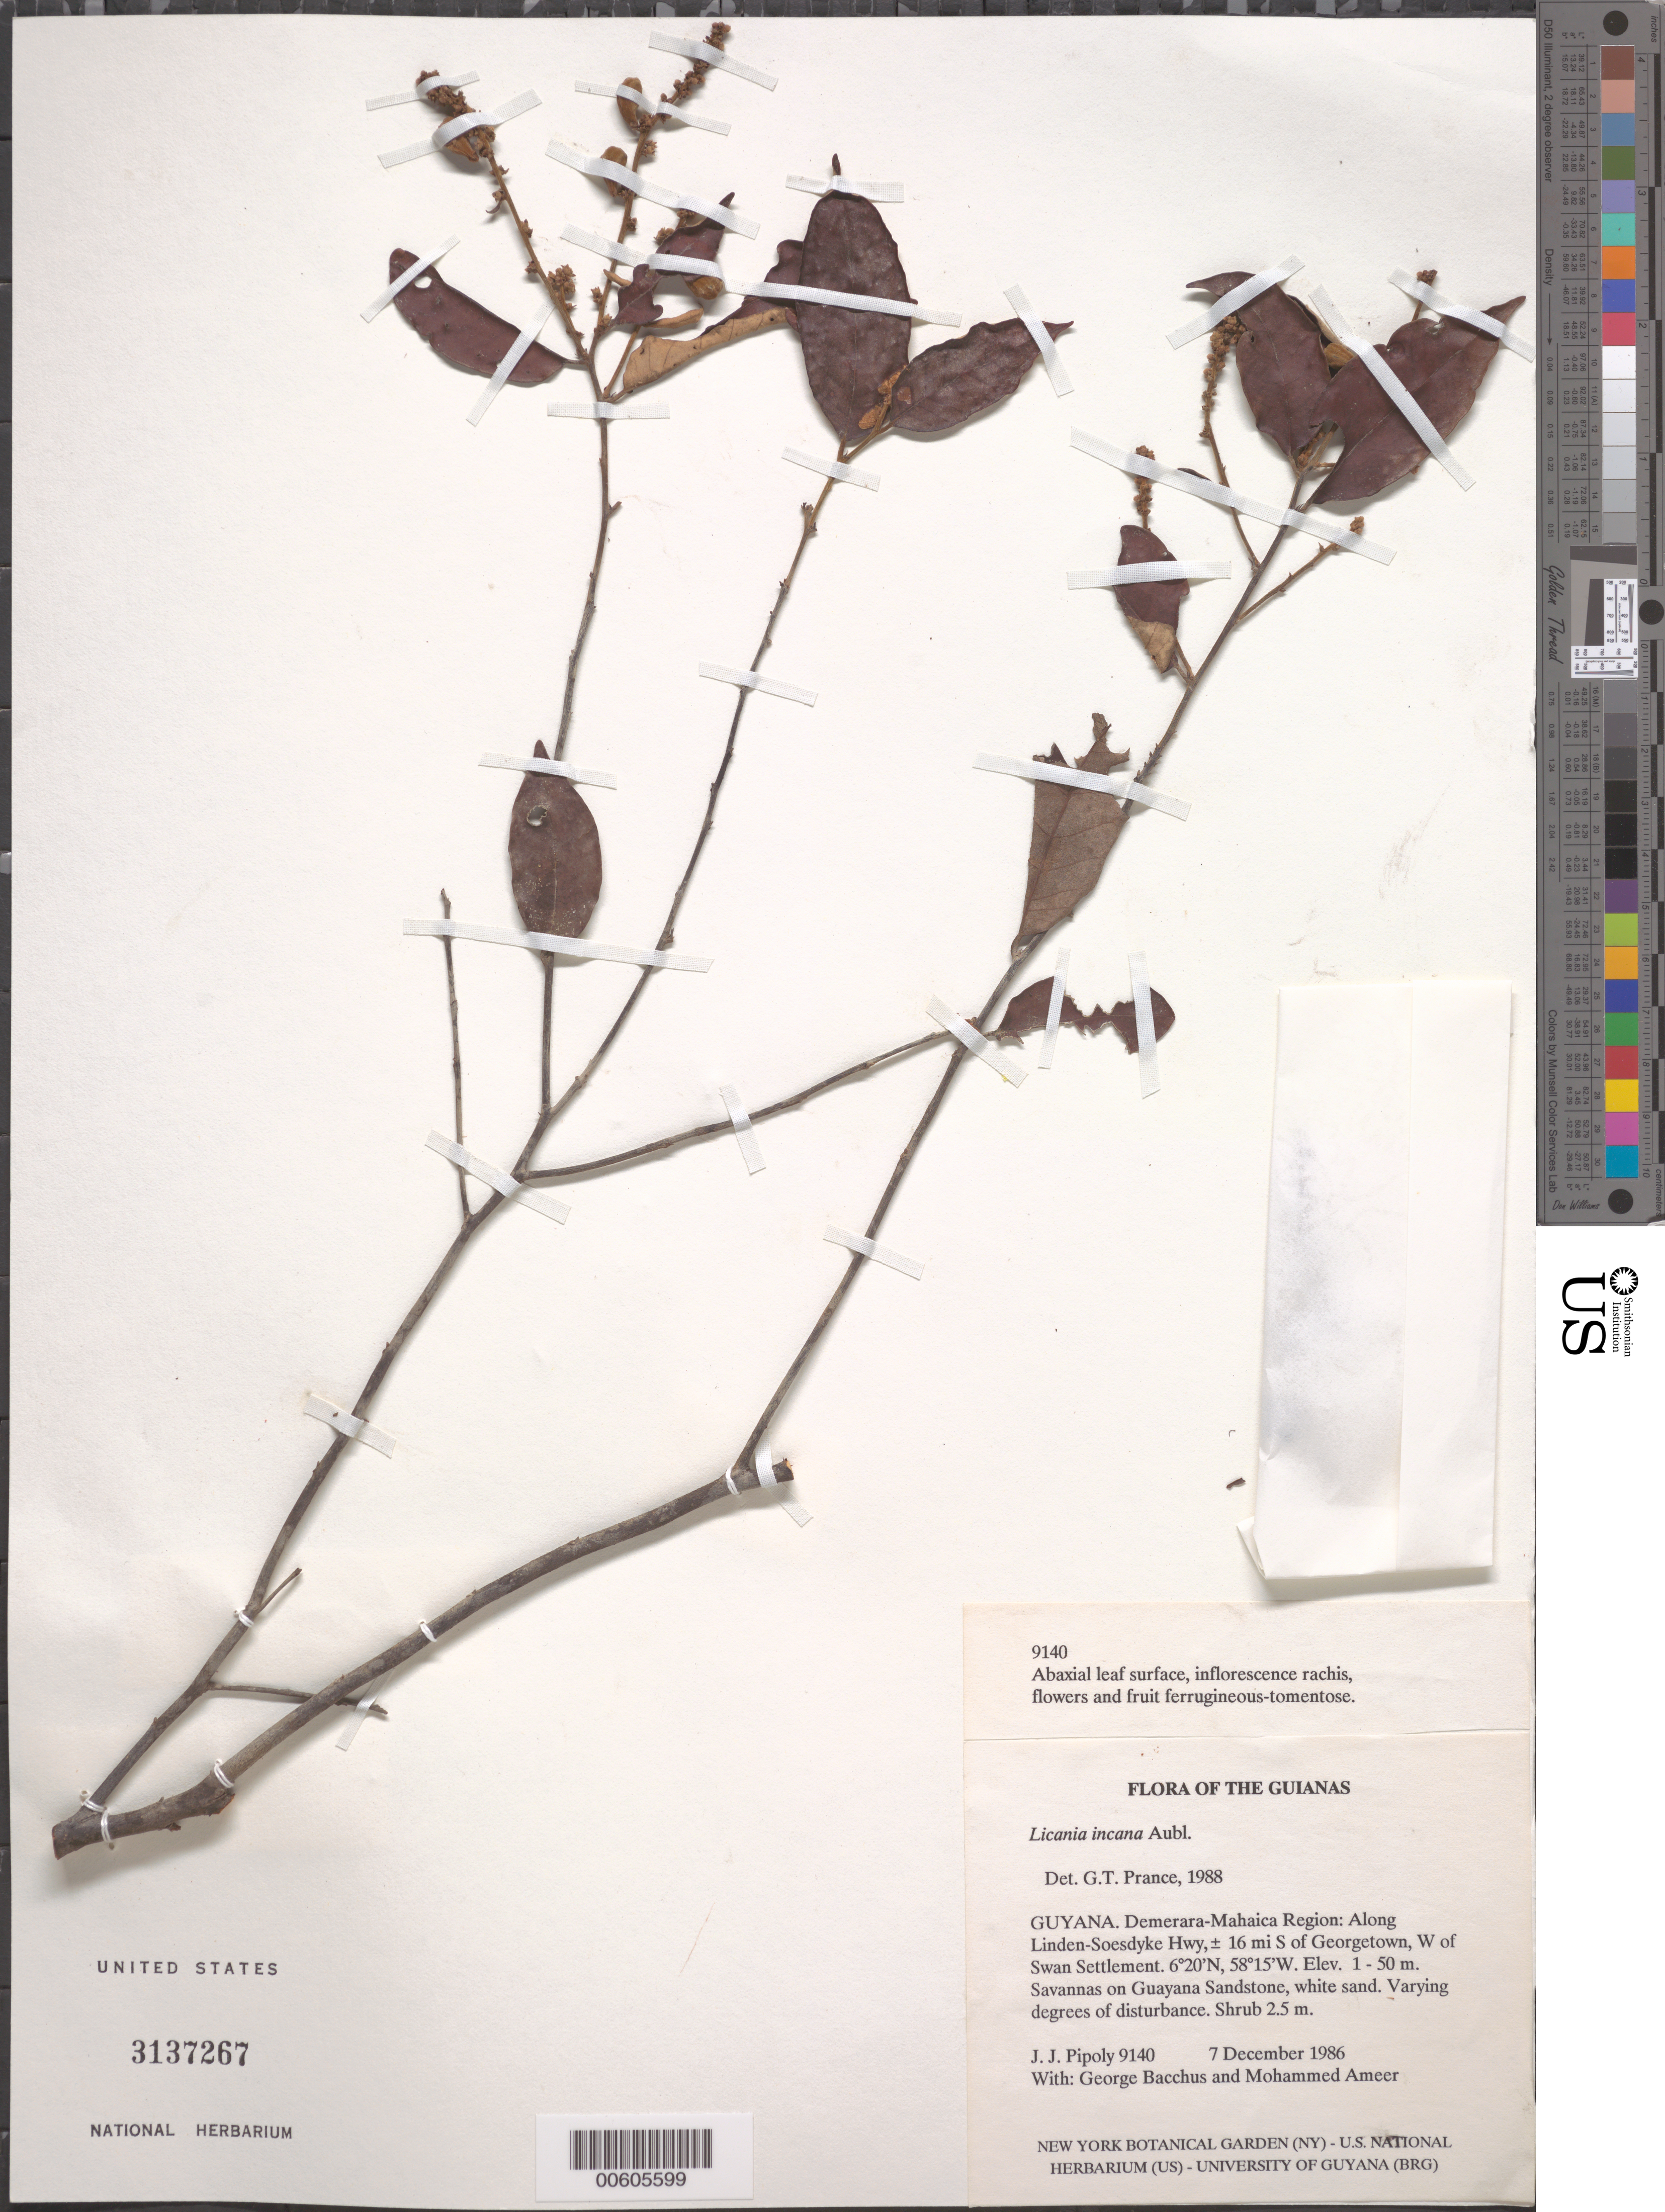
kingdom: Plantae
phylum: Tracheophyta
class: Magnoliopsida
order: Malpighiales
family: Chrysobalanaceae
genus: Licania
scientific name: Licania incana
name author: Aubl.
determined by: Prance, G. T.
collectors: J. J. Pipoly, G. Bacchus & M. Ameer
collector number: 9140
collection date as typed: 7 December 1986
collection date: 1986-12-07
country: Guyana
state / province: Demerara-Mahaica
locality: Along Linden-Soesdyke Hwy,± 16 mi S of Georgetown, W of Swan Settlement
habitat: Savannas on Guayana Sandstone, white sand. Varying degrees of disturbance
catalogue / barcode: US 3137267